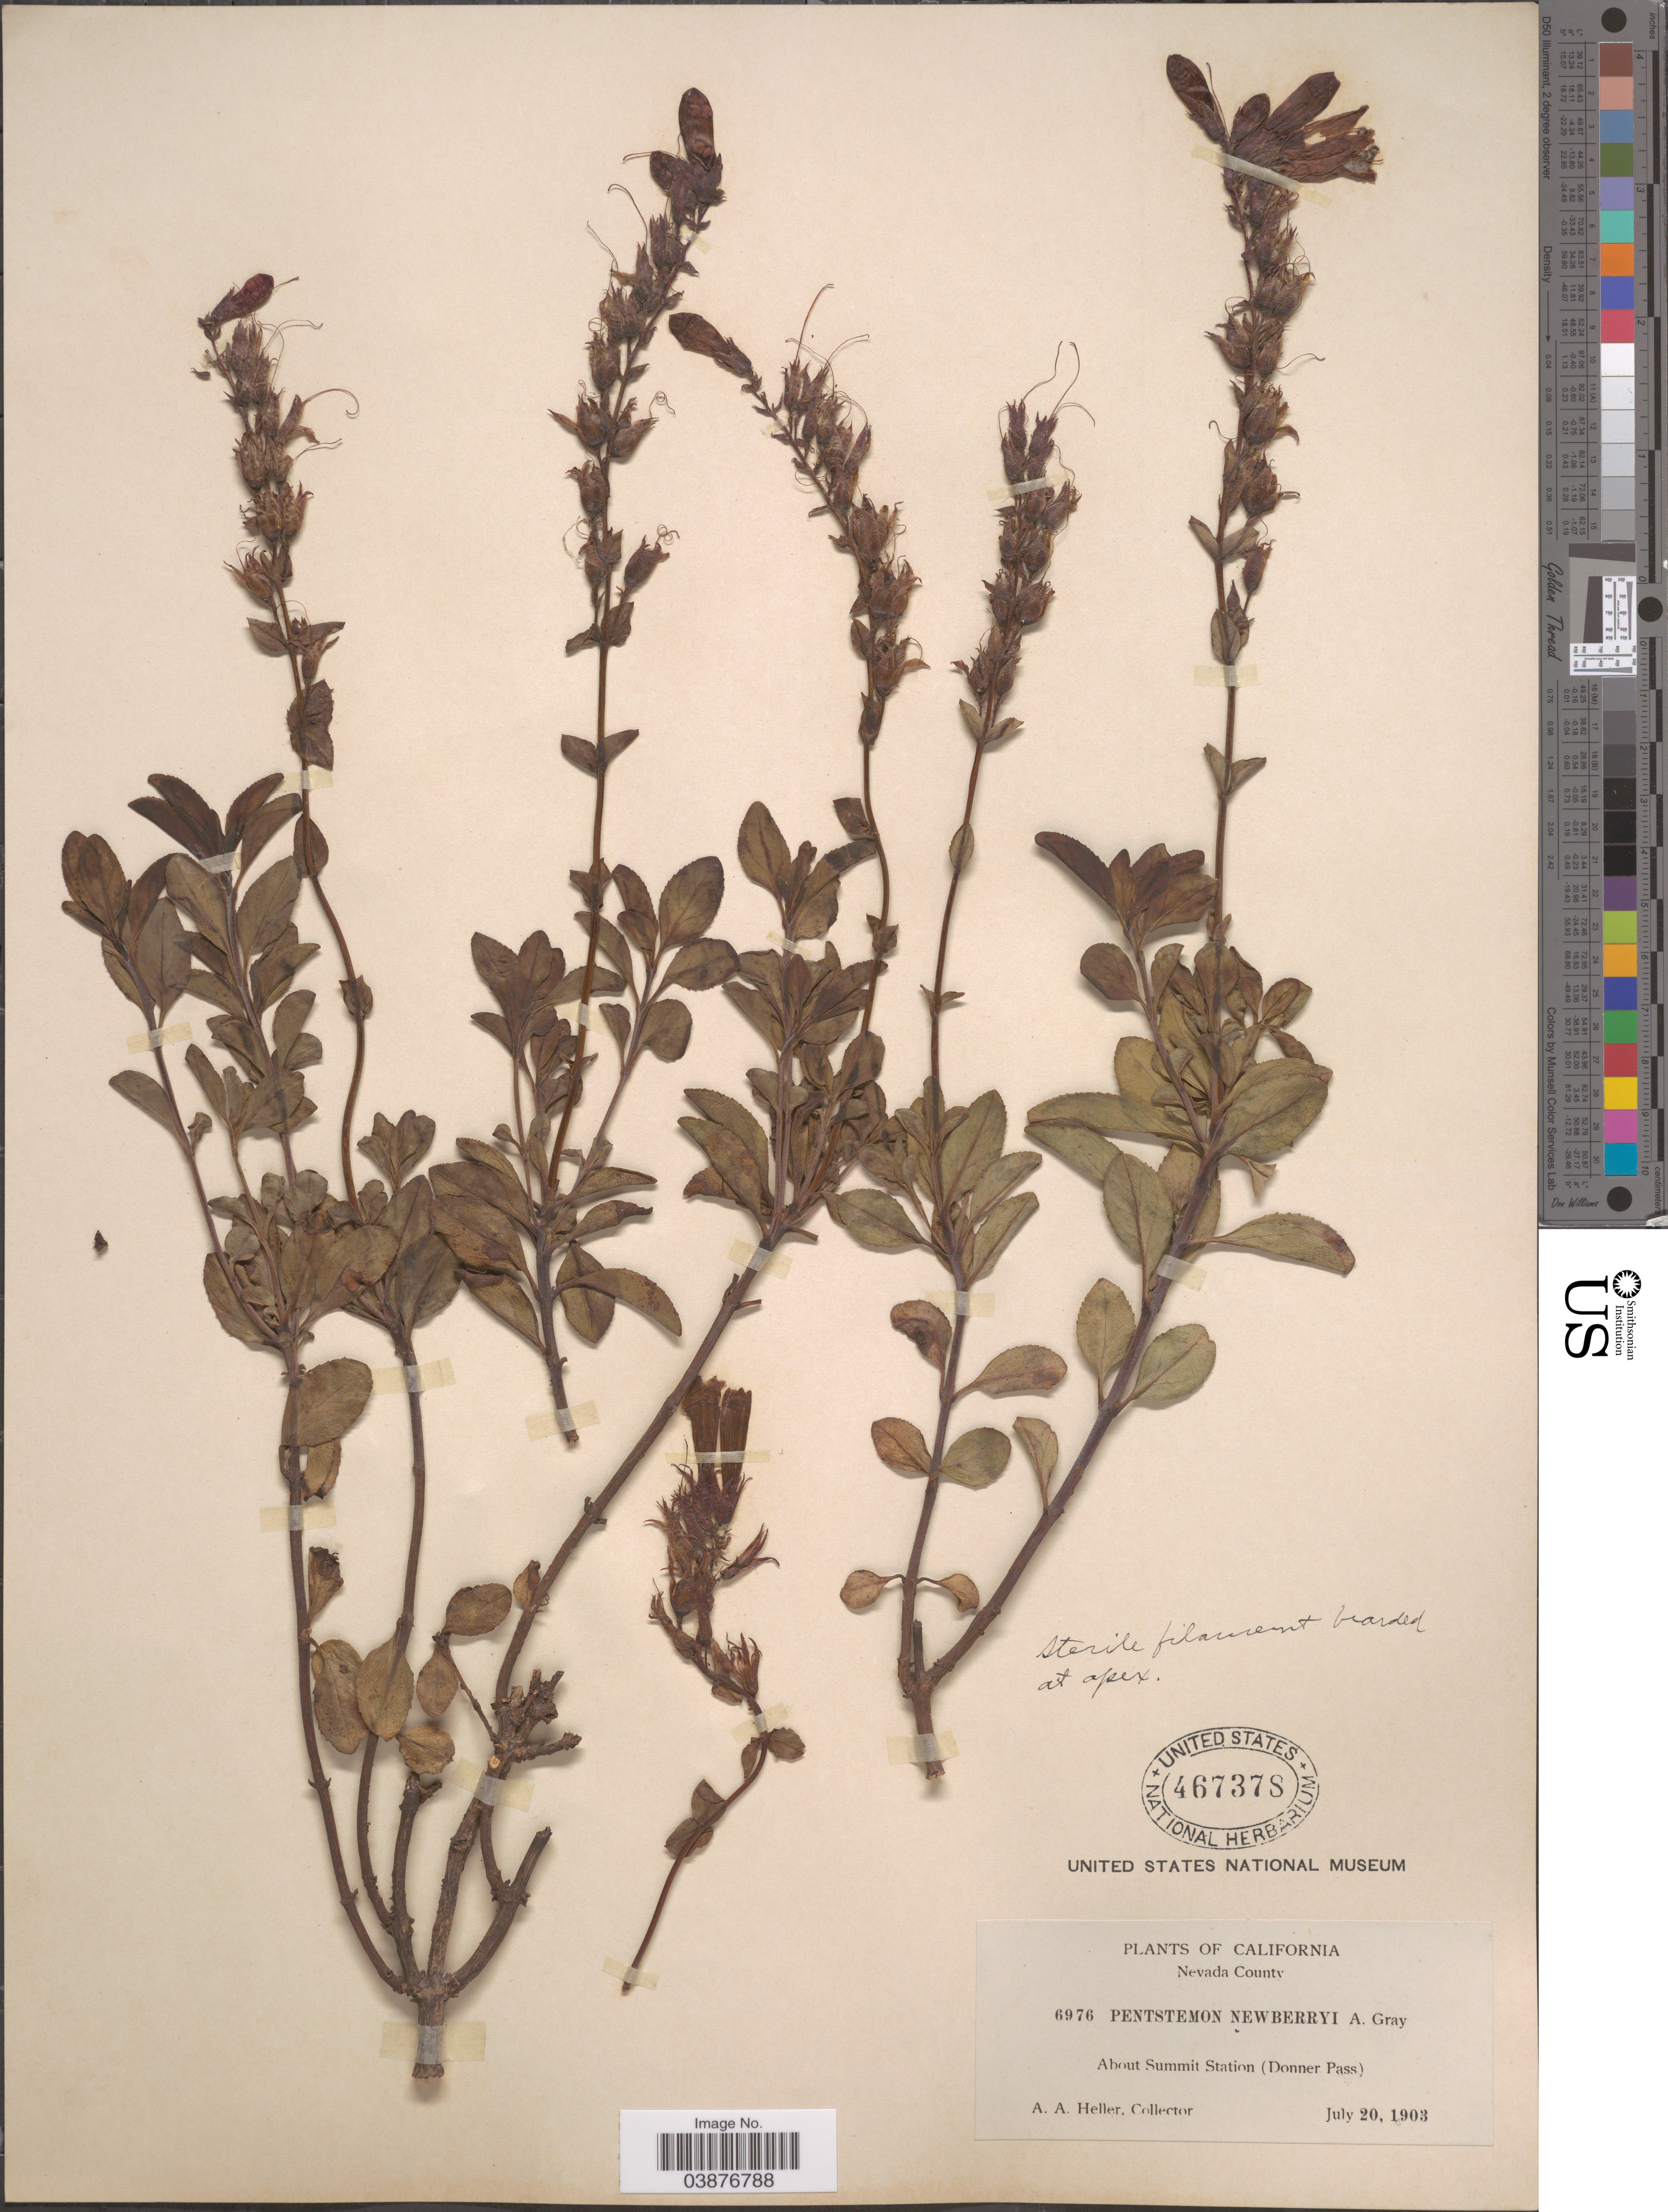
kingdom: Plantae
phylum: Tracheophyta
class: Magnoliopsida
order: Lamiales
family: Plantaginaceae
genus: Penstemon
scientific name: Penstemon newberryi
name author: A. Gray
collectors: A. A. Heller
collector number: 6976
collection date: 1903-07-20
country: United States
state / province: California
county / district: Nevada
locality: Nevada County. About Summit Station (Donner Pass).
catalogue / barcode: US 467378